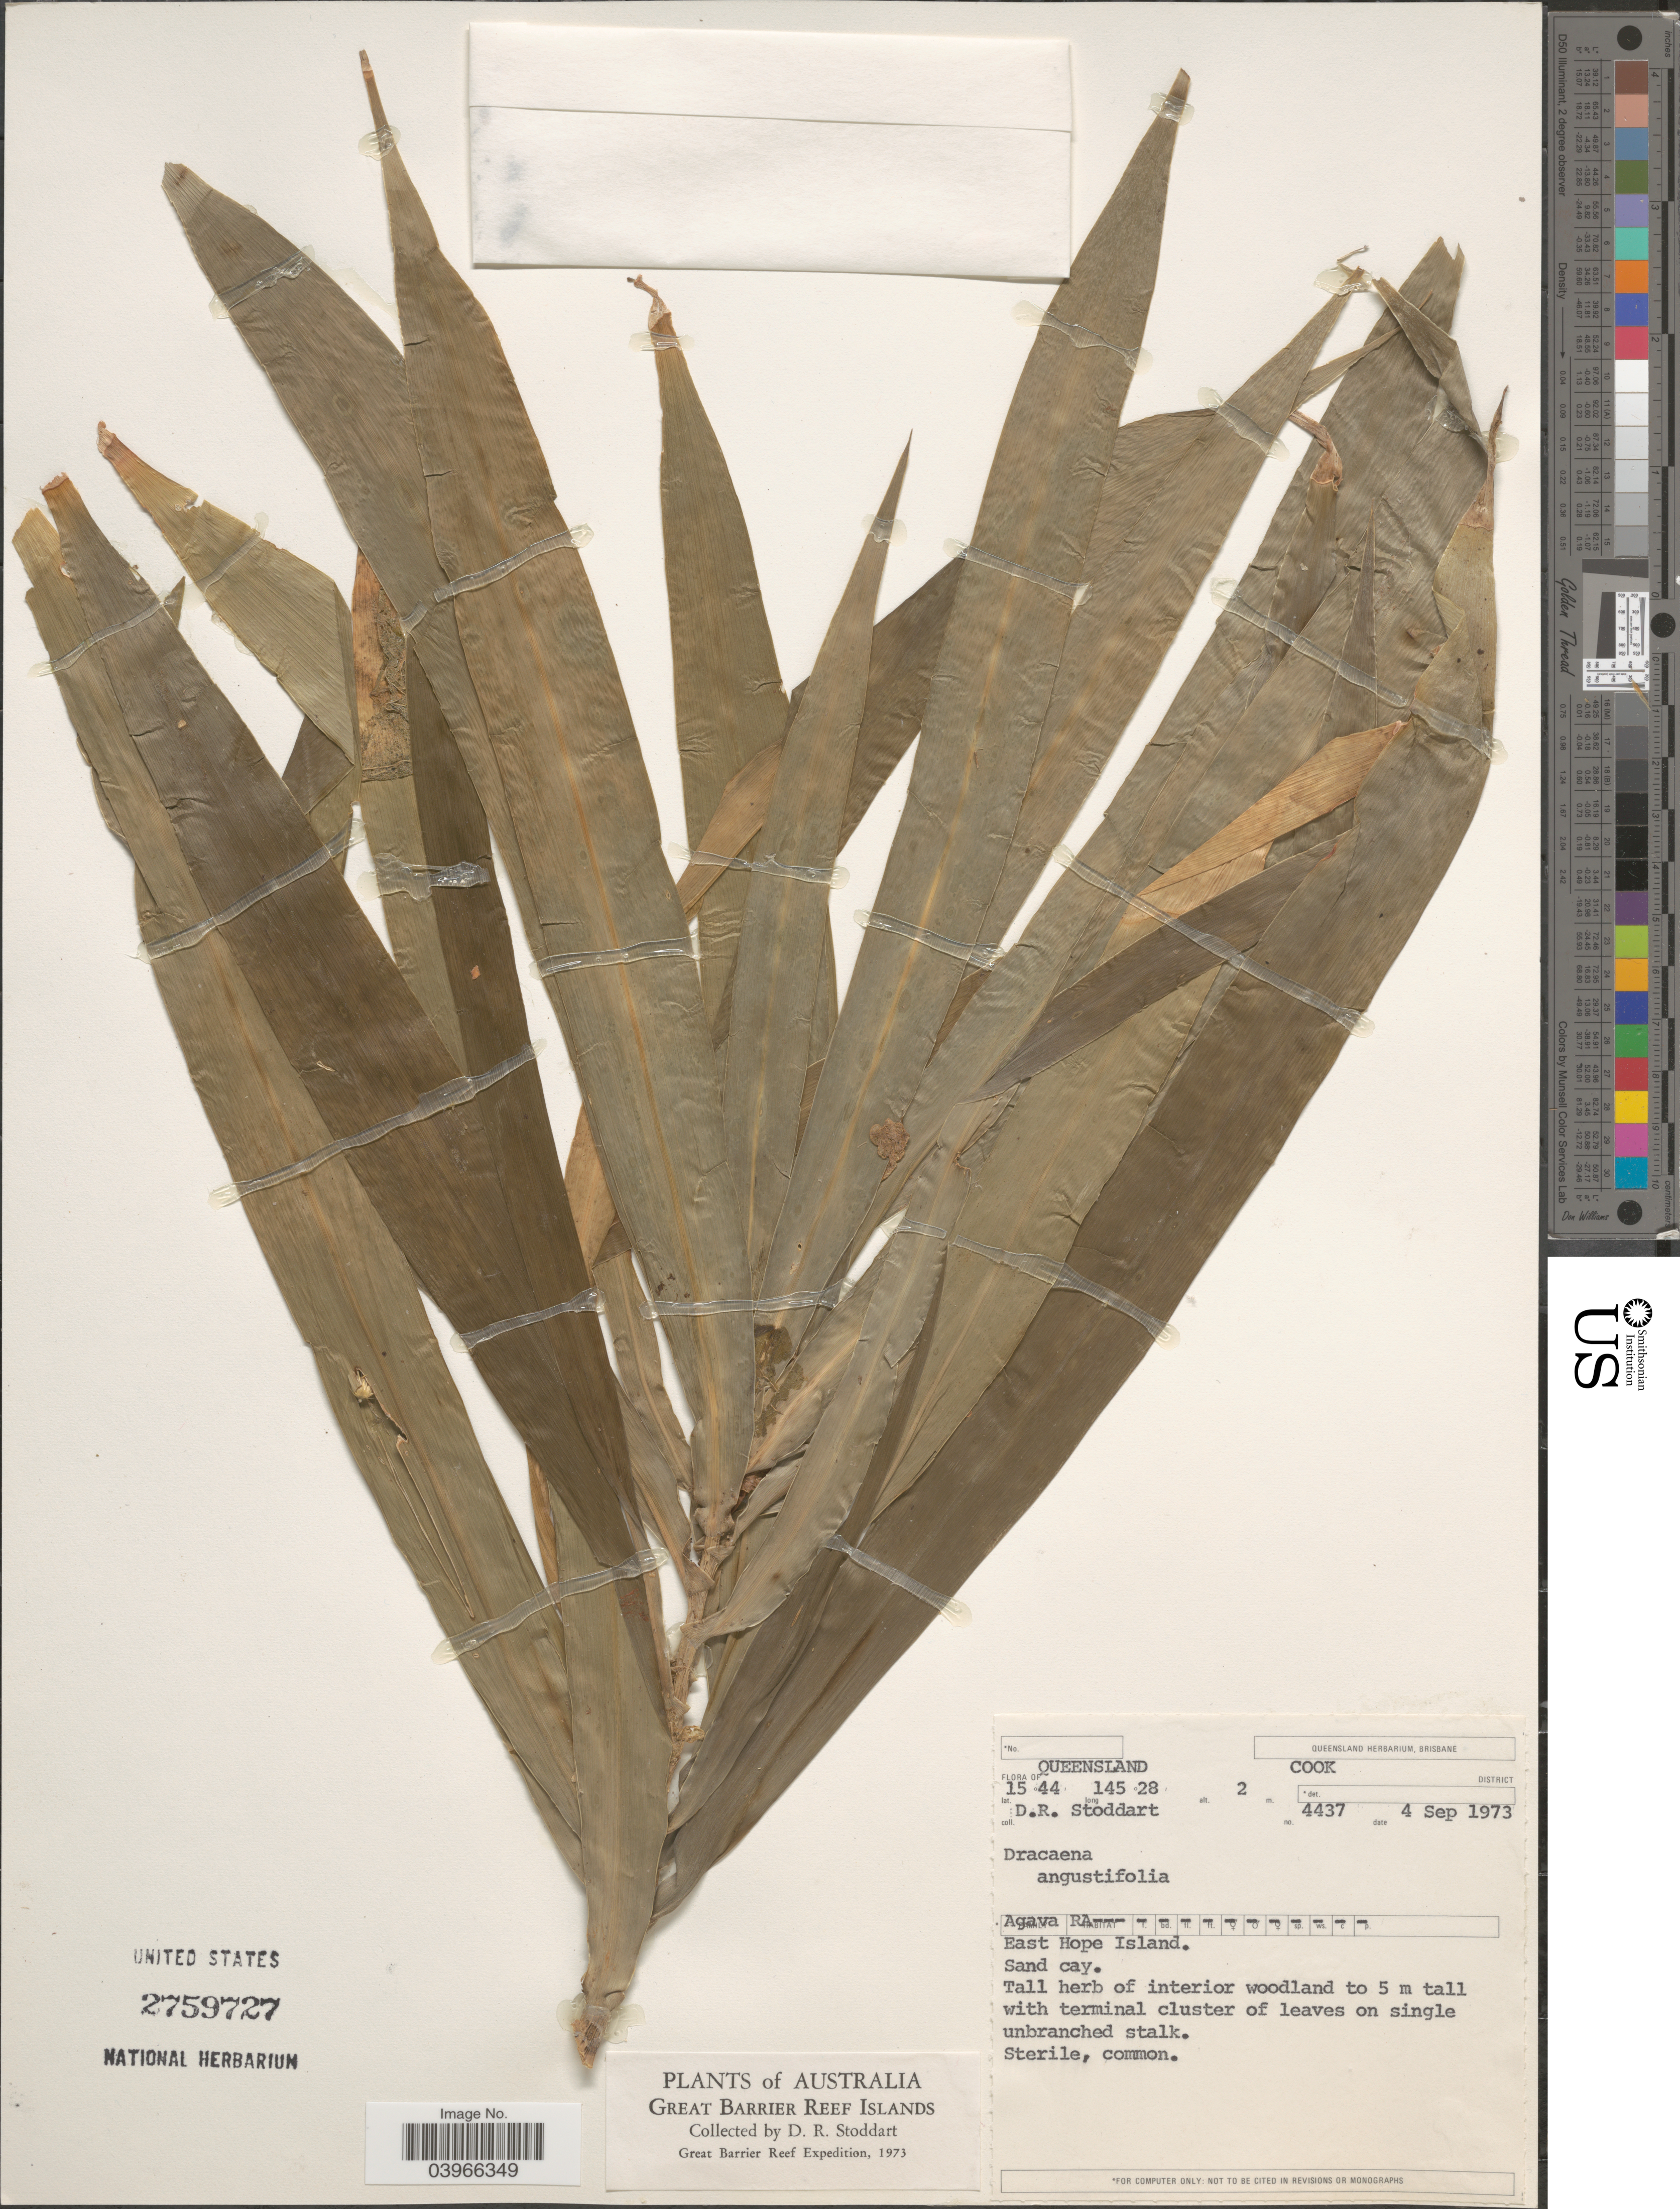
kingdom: Plantae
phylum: Tracheophyta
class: Liliopsida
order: Asparagales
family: Asparagaceae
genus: Dracaena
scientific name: Dracaena angustifolia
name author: (Medik.) Roxb.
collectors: D. R. Stoddart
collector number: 4437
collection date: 1973-09-04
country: Australia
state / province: Queensland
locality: Cook District. East Hope Island. Sand cay.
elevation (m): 2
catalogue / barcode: US 2759727